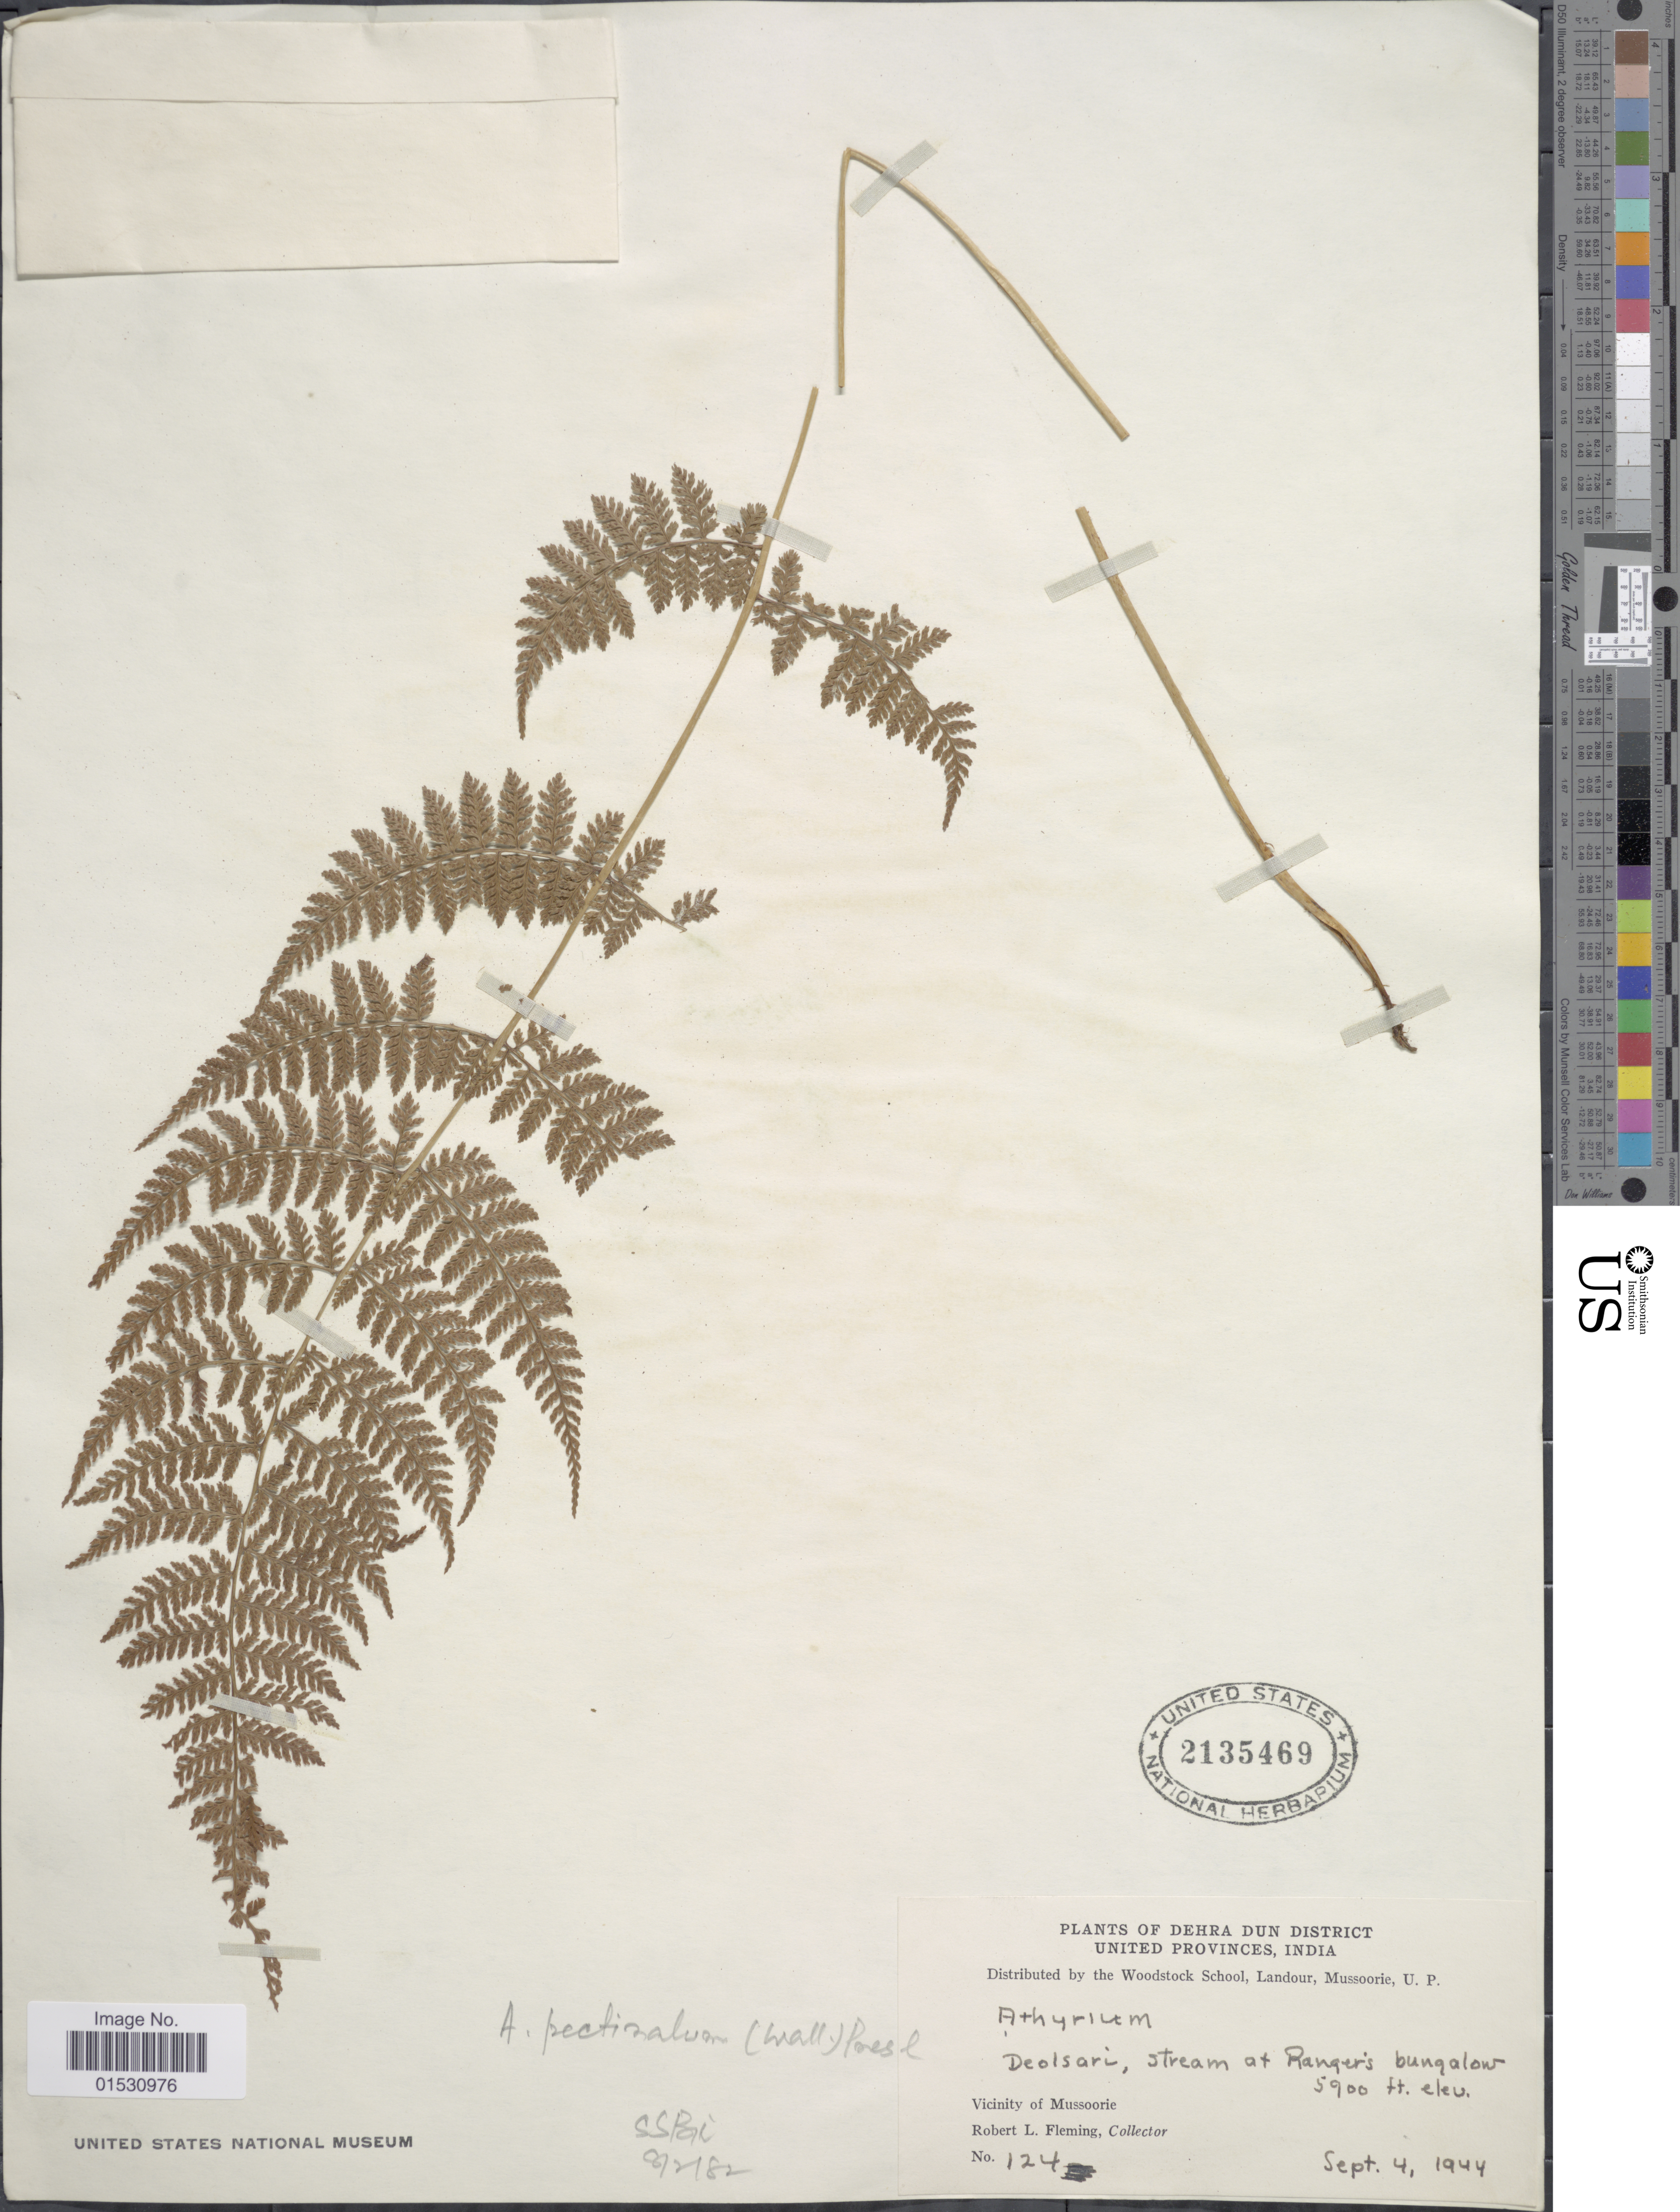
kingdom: Plantae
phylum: Tracheophyta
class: Polypodiopsida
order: Polypodiales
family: Athyriaceae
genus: Athyrium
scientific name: Athyrium pectinatum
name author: (Wall. ex C. Hope) C. Presl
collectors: R. Fleming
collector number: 124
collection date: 1944-09-04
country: India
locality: Dehra Dun District. United Provinces. Deolsari. stream at Ranger's bungalow. Vicinity of Mussoorie.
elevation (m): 1798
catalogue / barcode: US 2135469